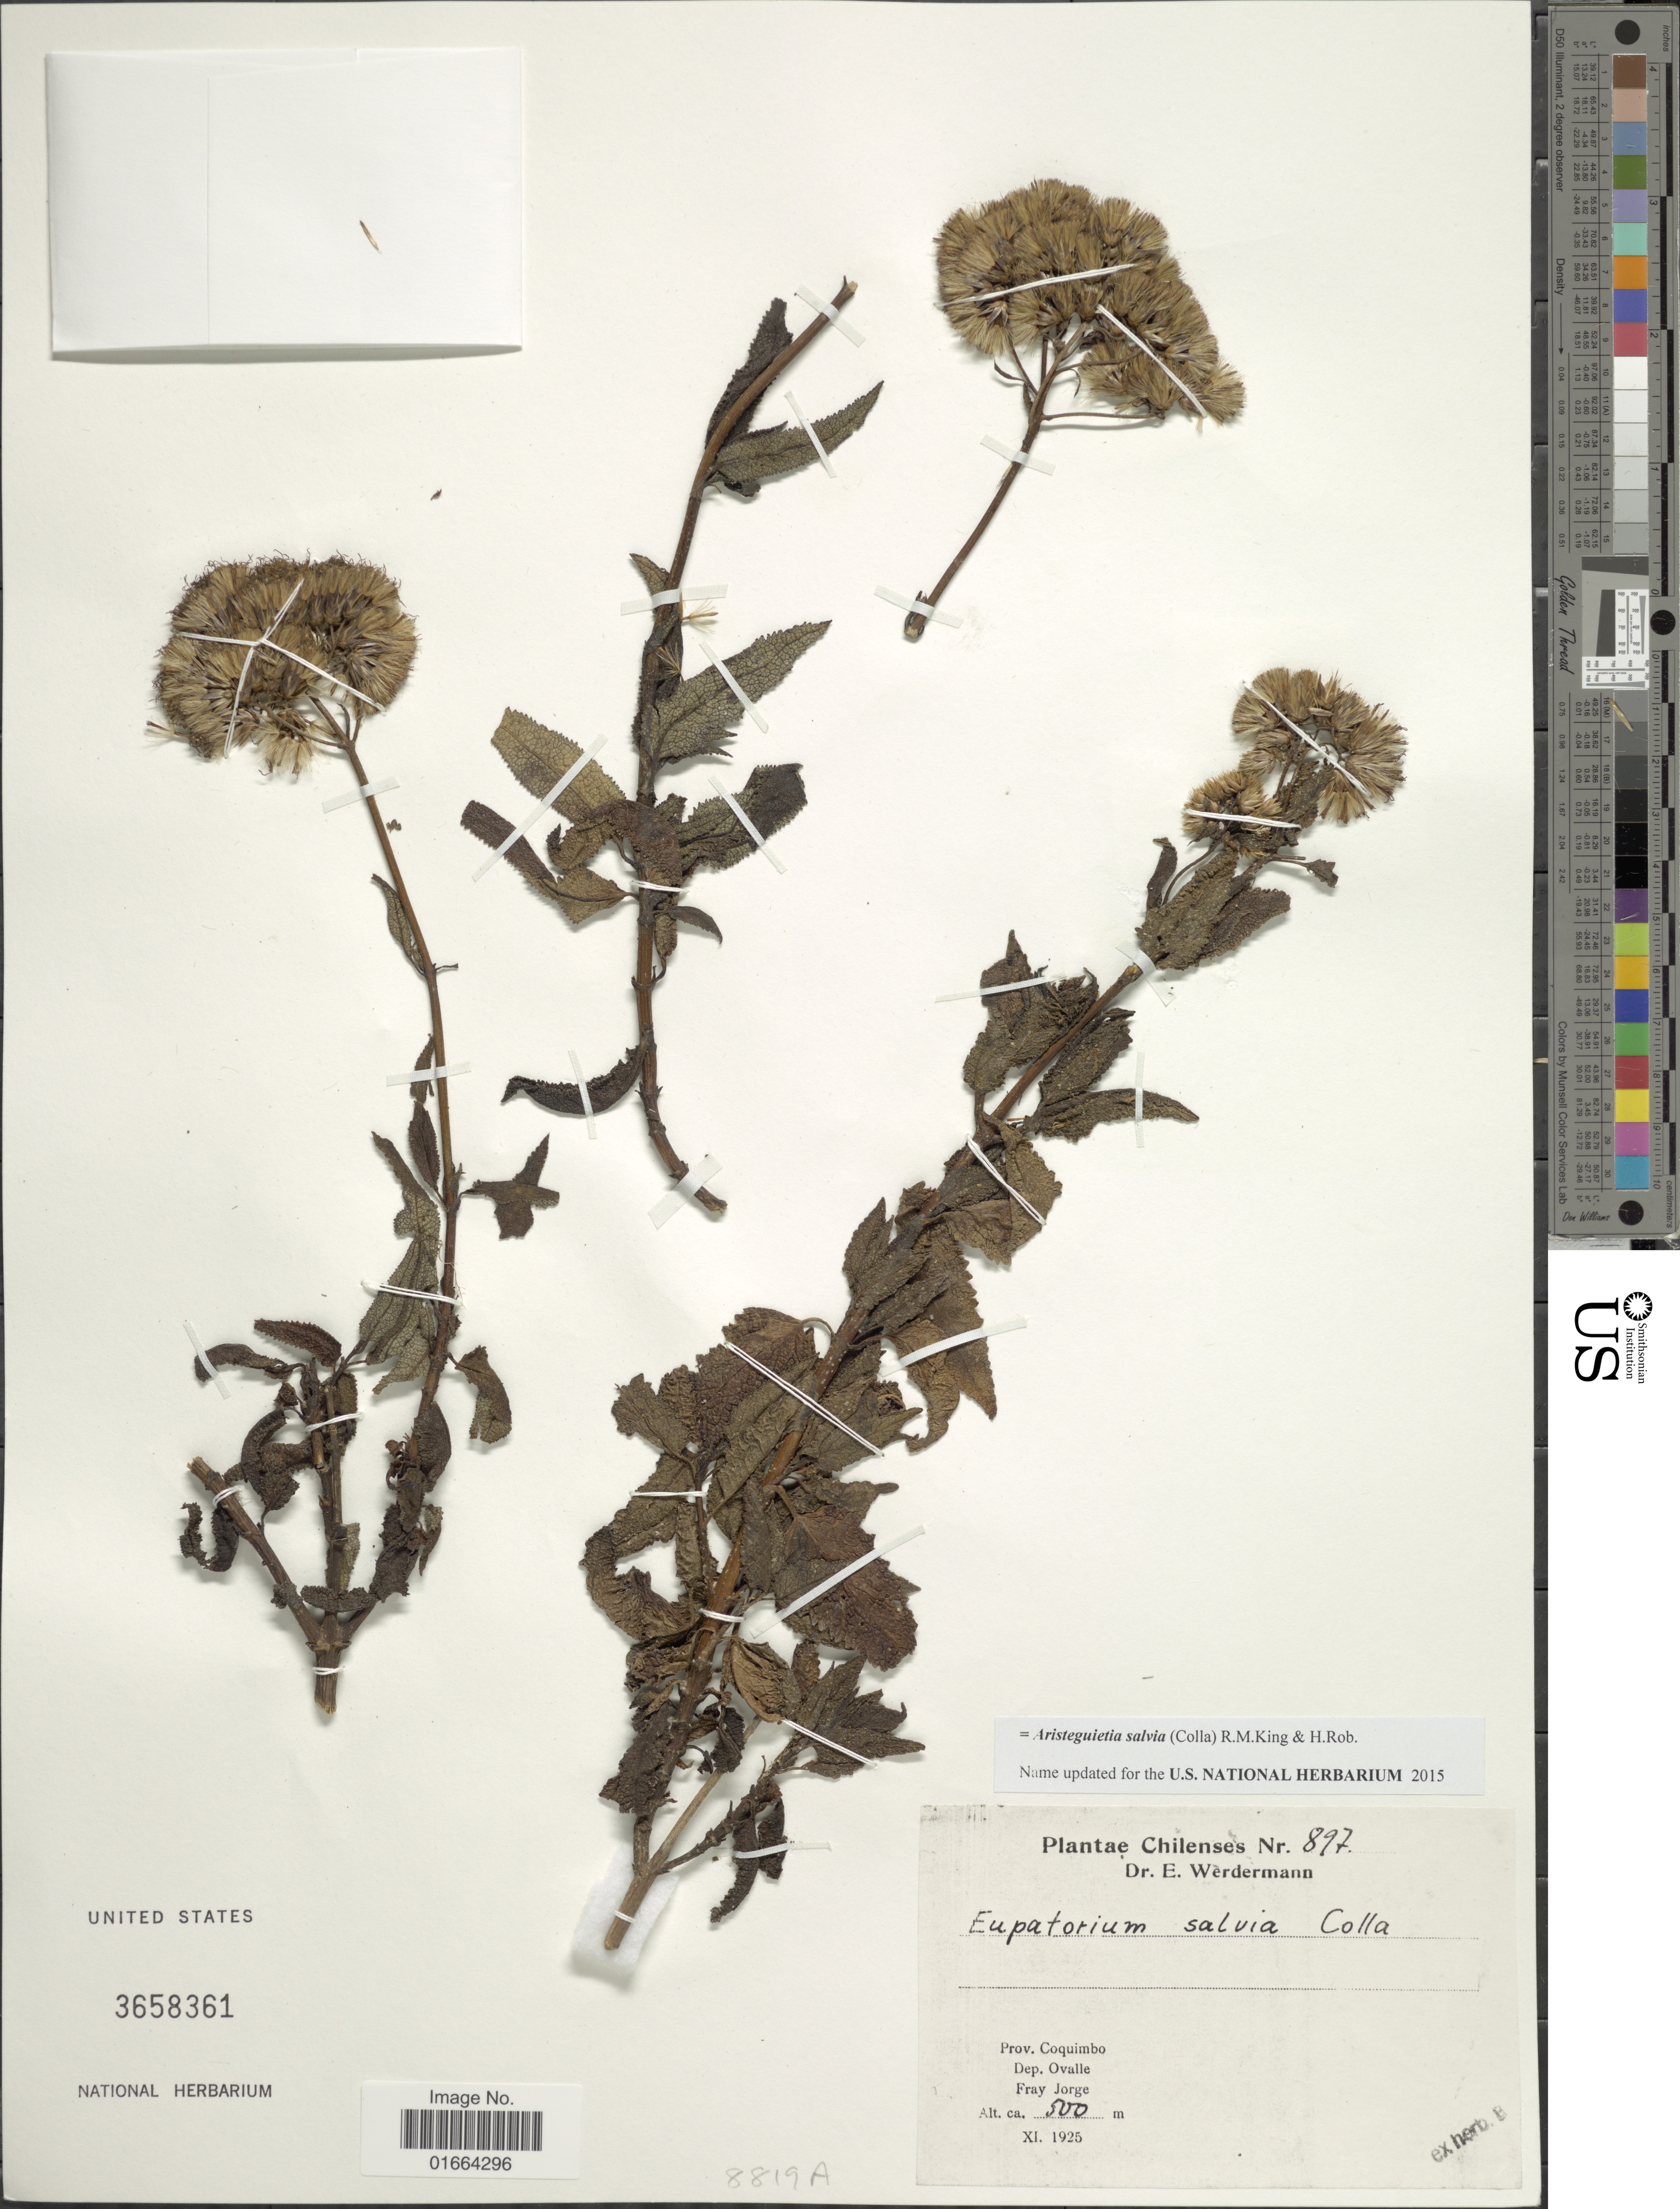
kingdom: Plantae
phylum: Tracheophyta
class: Magnoliopsida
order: Asterales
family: Asteraceae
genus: Aristeguietia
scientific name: Aristeguietia salvia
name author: (Colla) R.M. King & H. Rob.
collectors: E. Werdermann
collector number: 897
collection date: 1925-11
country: Chile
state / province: Coquimbo (IV)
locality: Dep. Ovalle. Fray Jorge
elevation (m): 500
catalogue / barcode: US 3658361